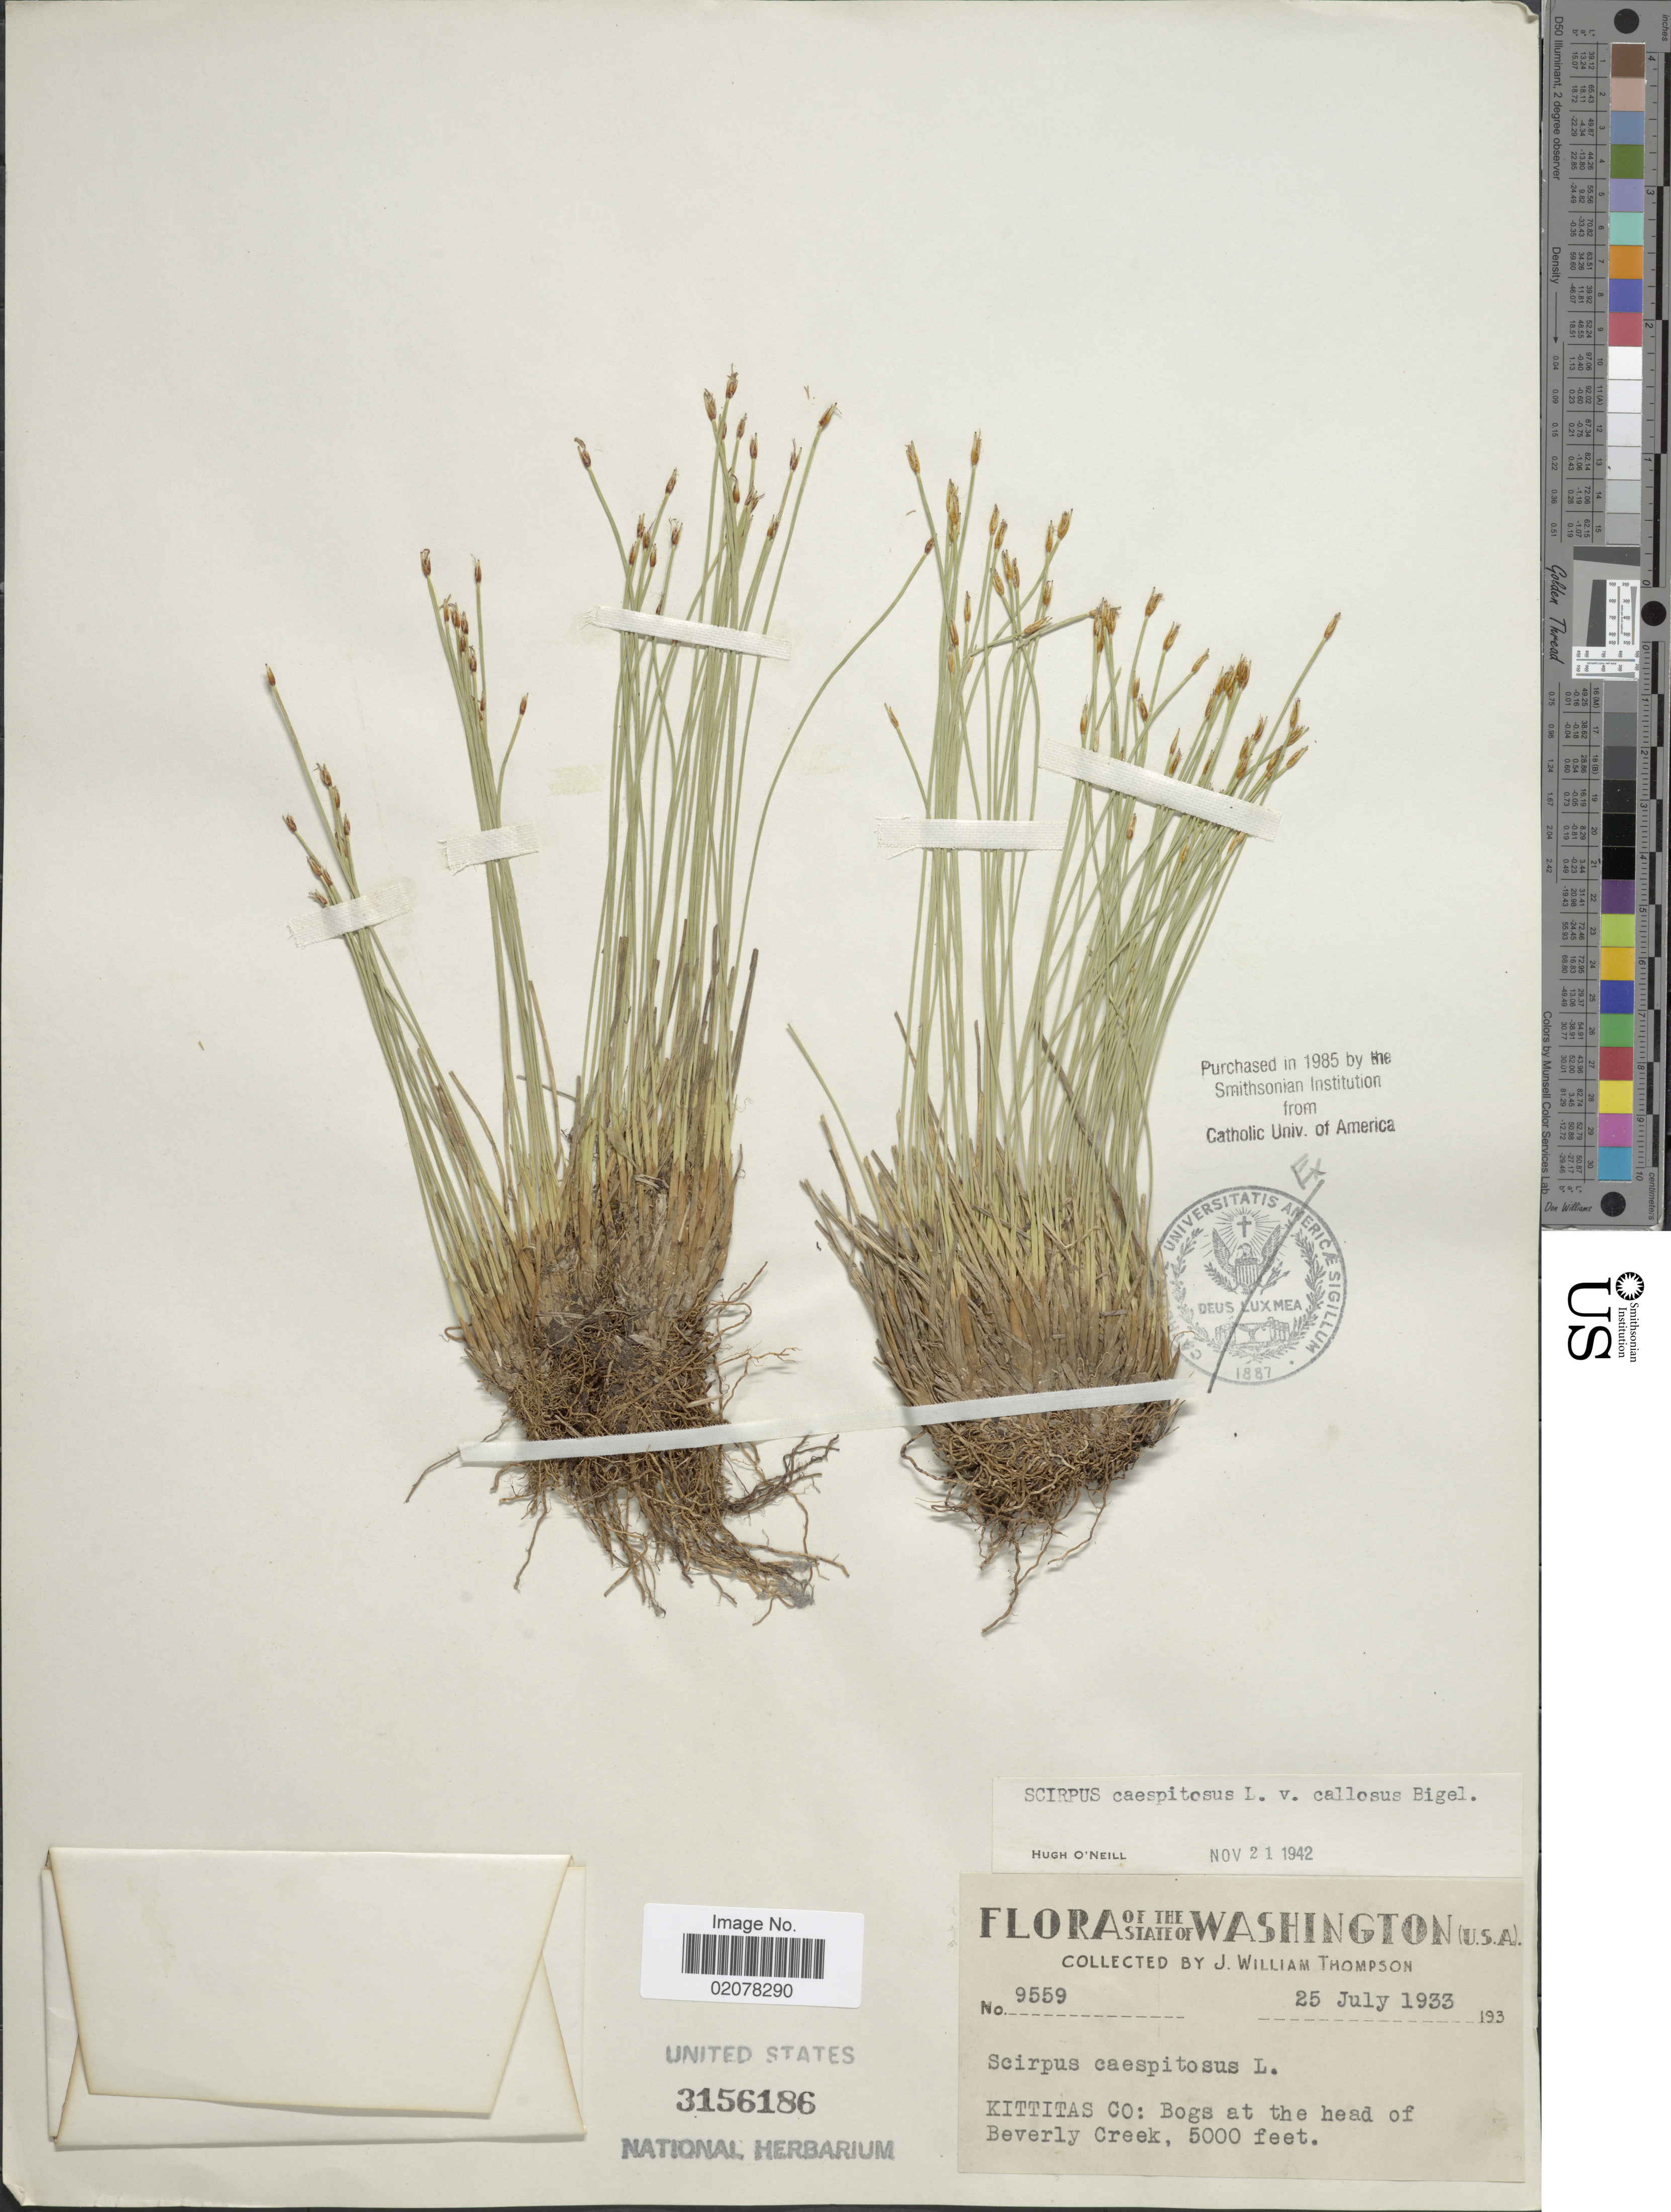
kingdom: Plantae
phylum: Tracheophyta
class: Liliopsida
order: Poales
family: Cyperaceae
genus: Trichophorum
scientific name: Trichophorum cespitosum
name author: (L.) Hartm.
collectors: J. W. Thompson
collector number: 9559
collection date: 1933-07-25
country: United States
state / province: Washington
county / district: Kittitas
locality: Kittitas Co.: bogs at the head of Beverly Creek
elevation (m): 1524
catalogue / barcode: US 3156186